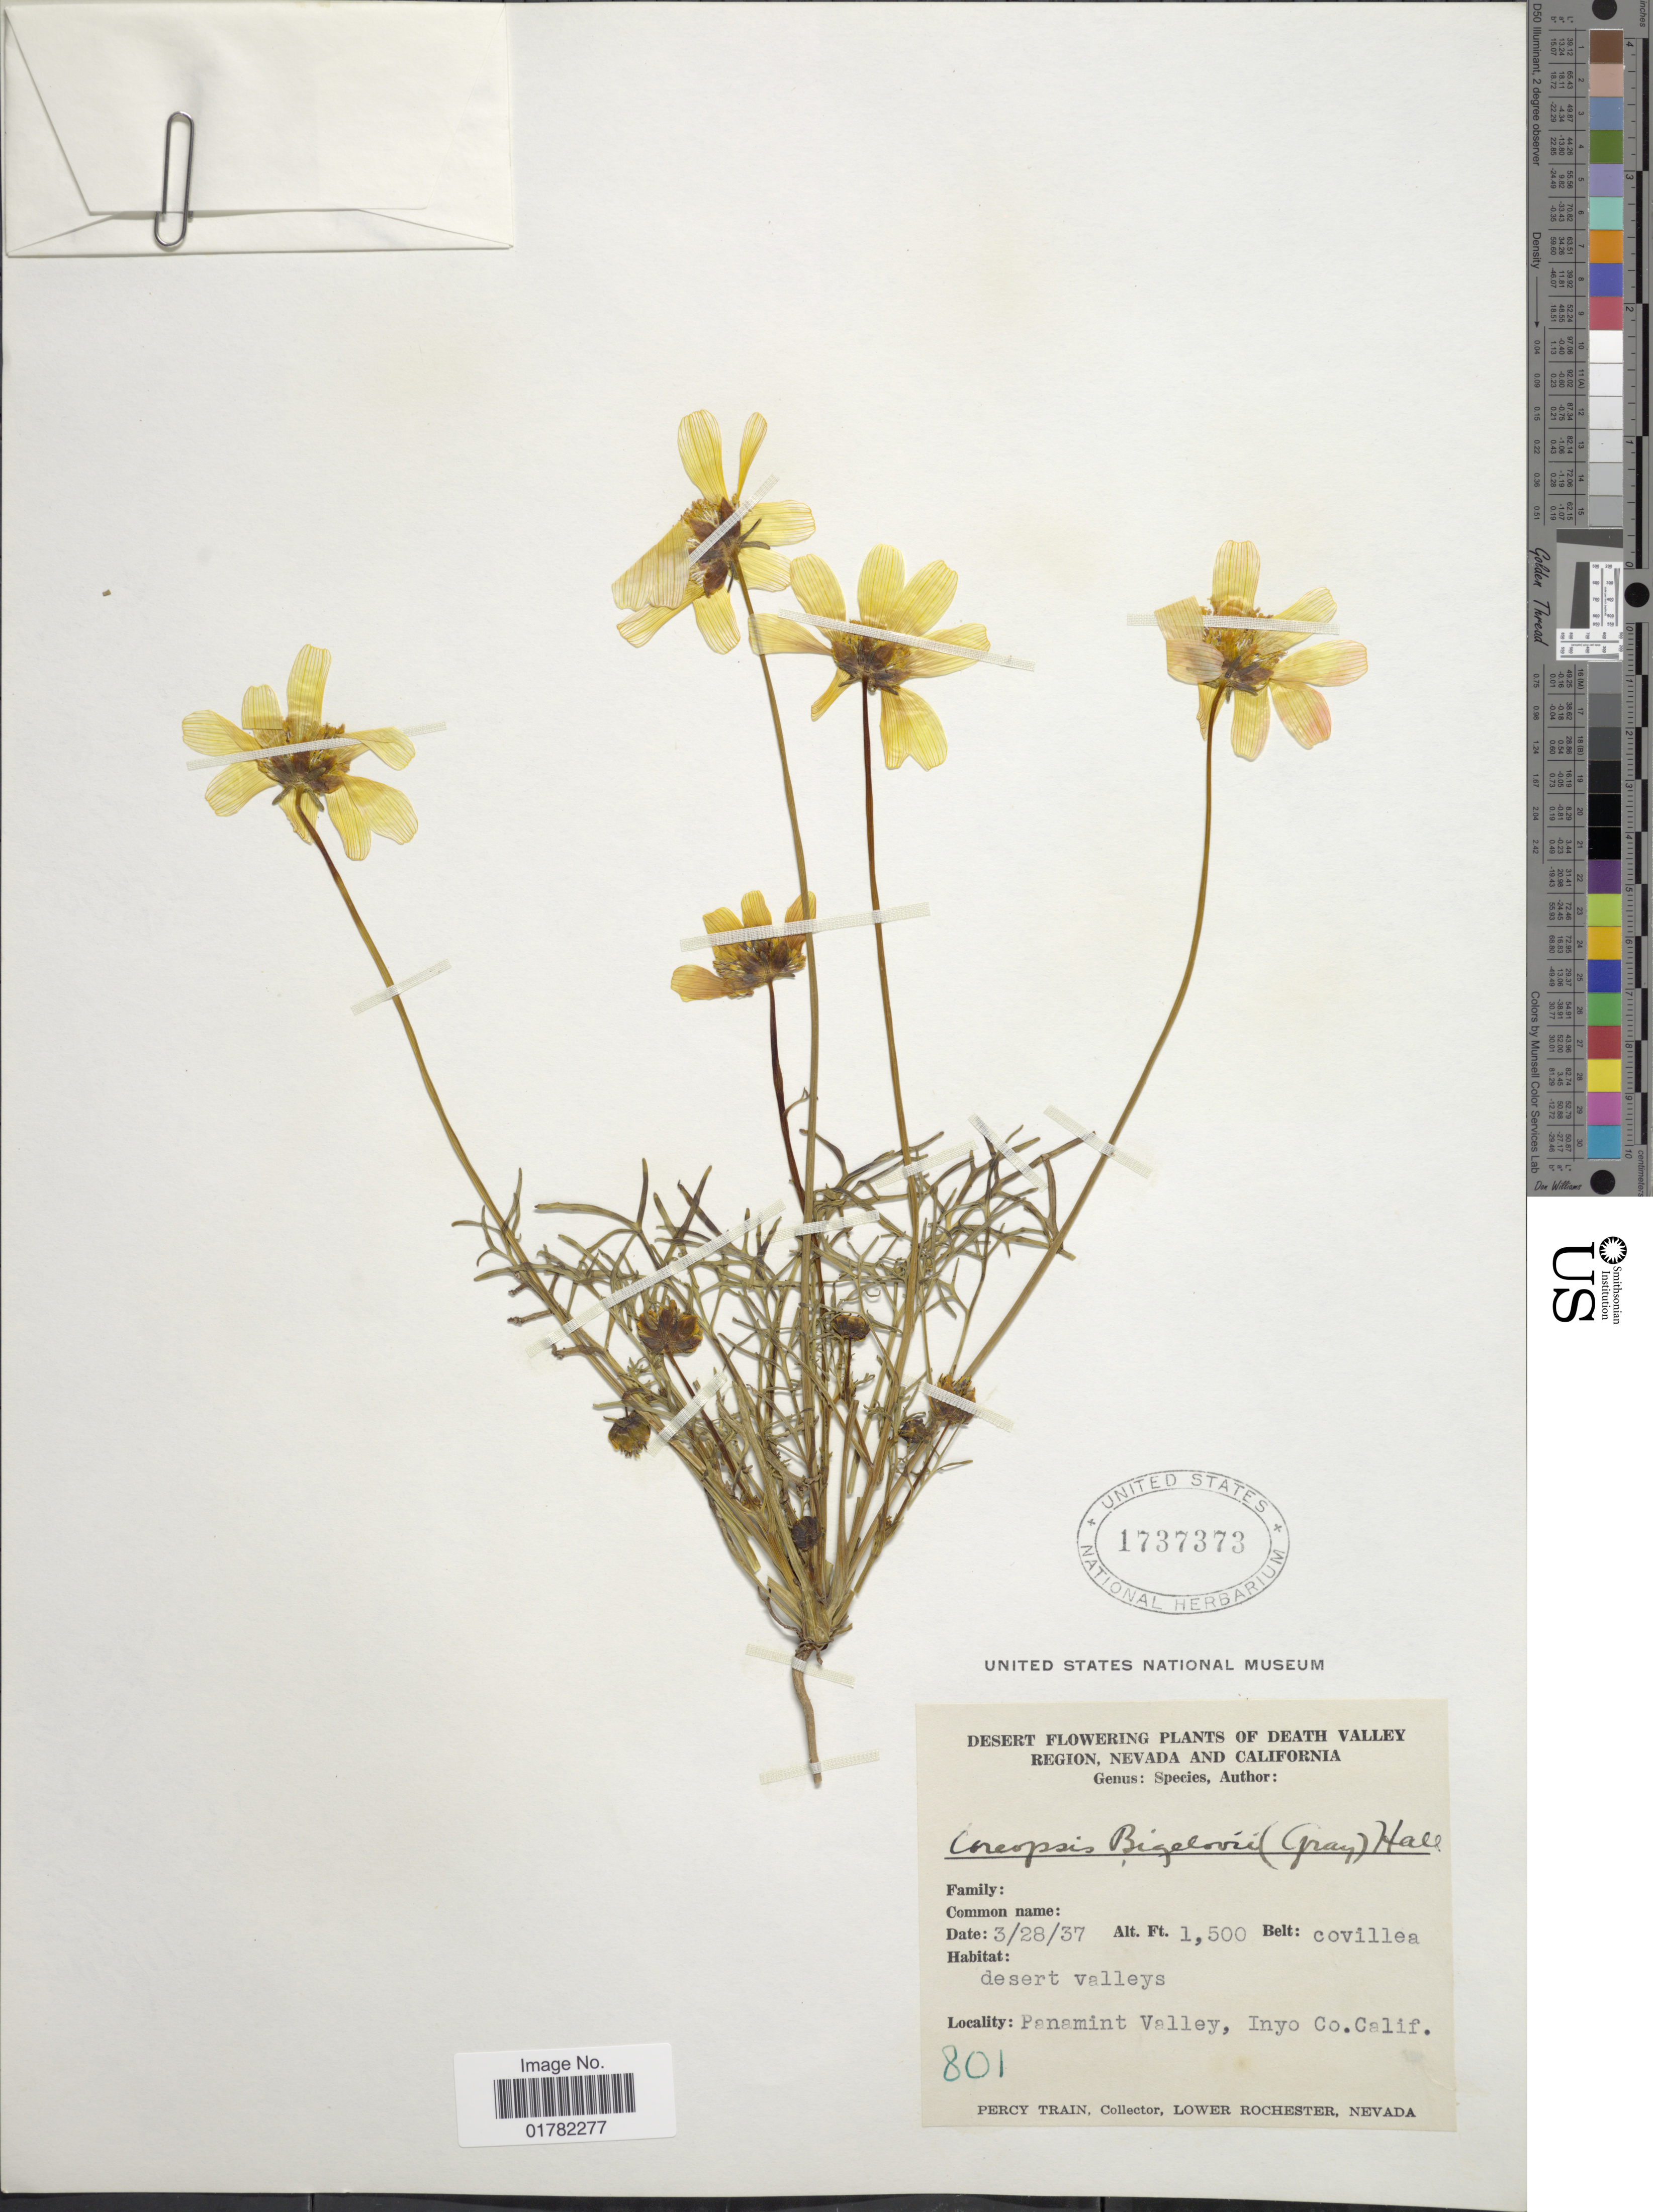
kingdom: Plantae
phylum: Tracheophyta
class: Magnoliopsida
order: Asterales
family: Asteraceae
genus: Coreopsis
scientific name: Coreopsis bigelovii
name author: (A. Gray) Voss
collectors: P. Train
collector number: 801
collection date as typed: Transcribed d/m/y: 28/3/37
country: United States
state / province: California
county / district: Inyo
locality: Death Valley Region, desert valleys, Panamint Valley, Inyo Co.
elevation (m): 457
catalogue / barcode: US 1737373